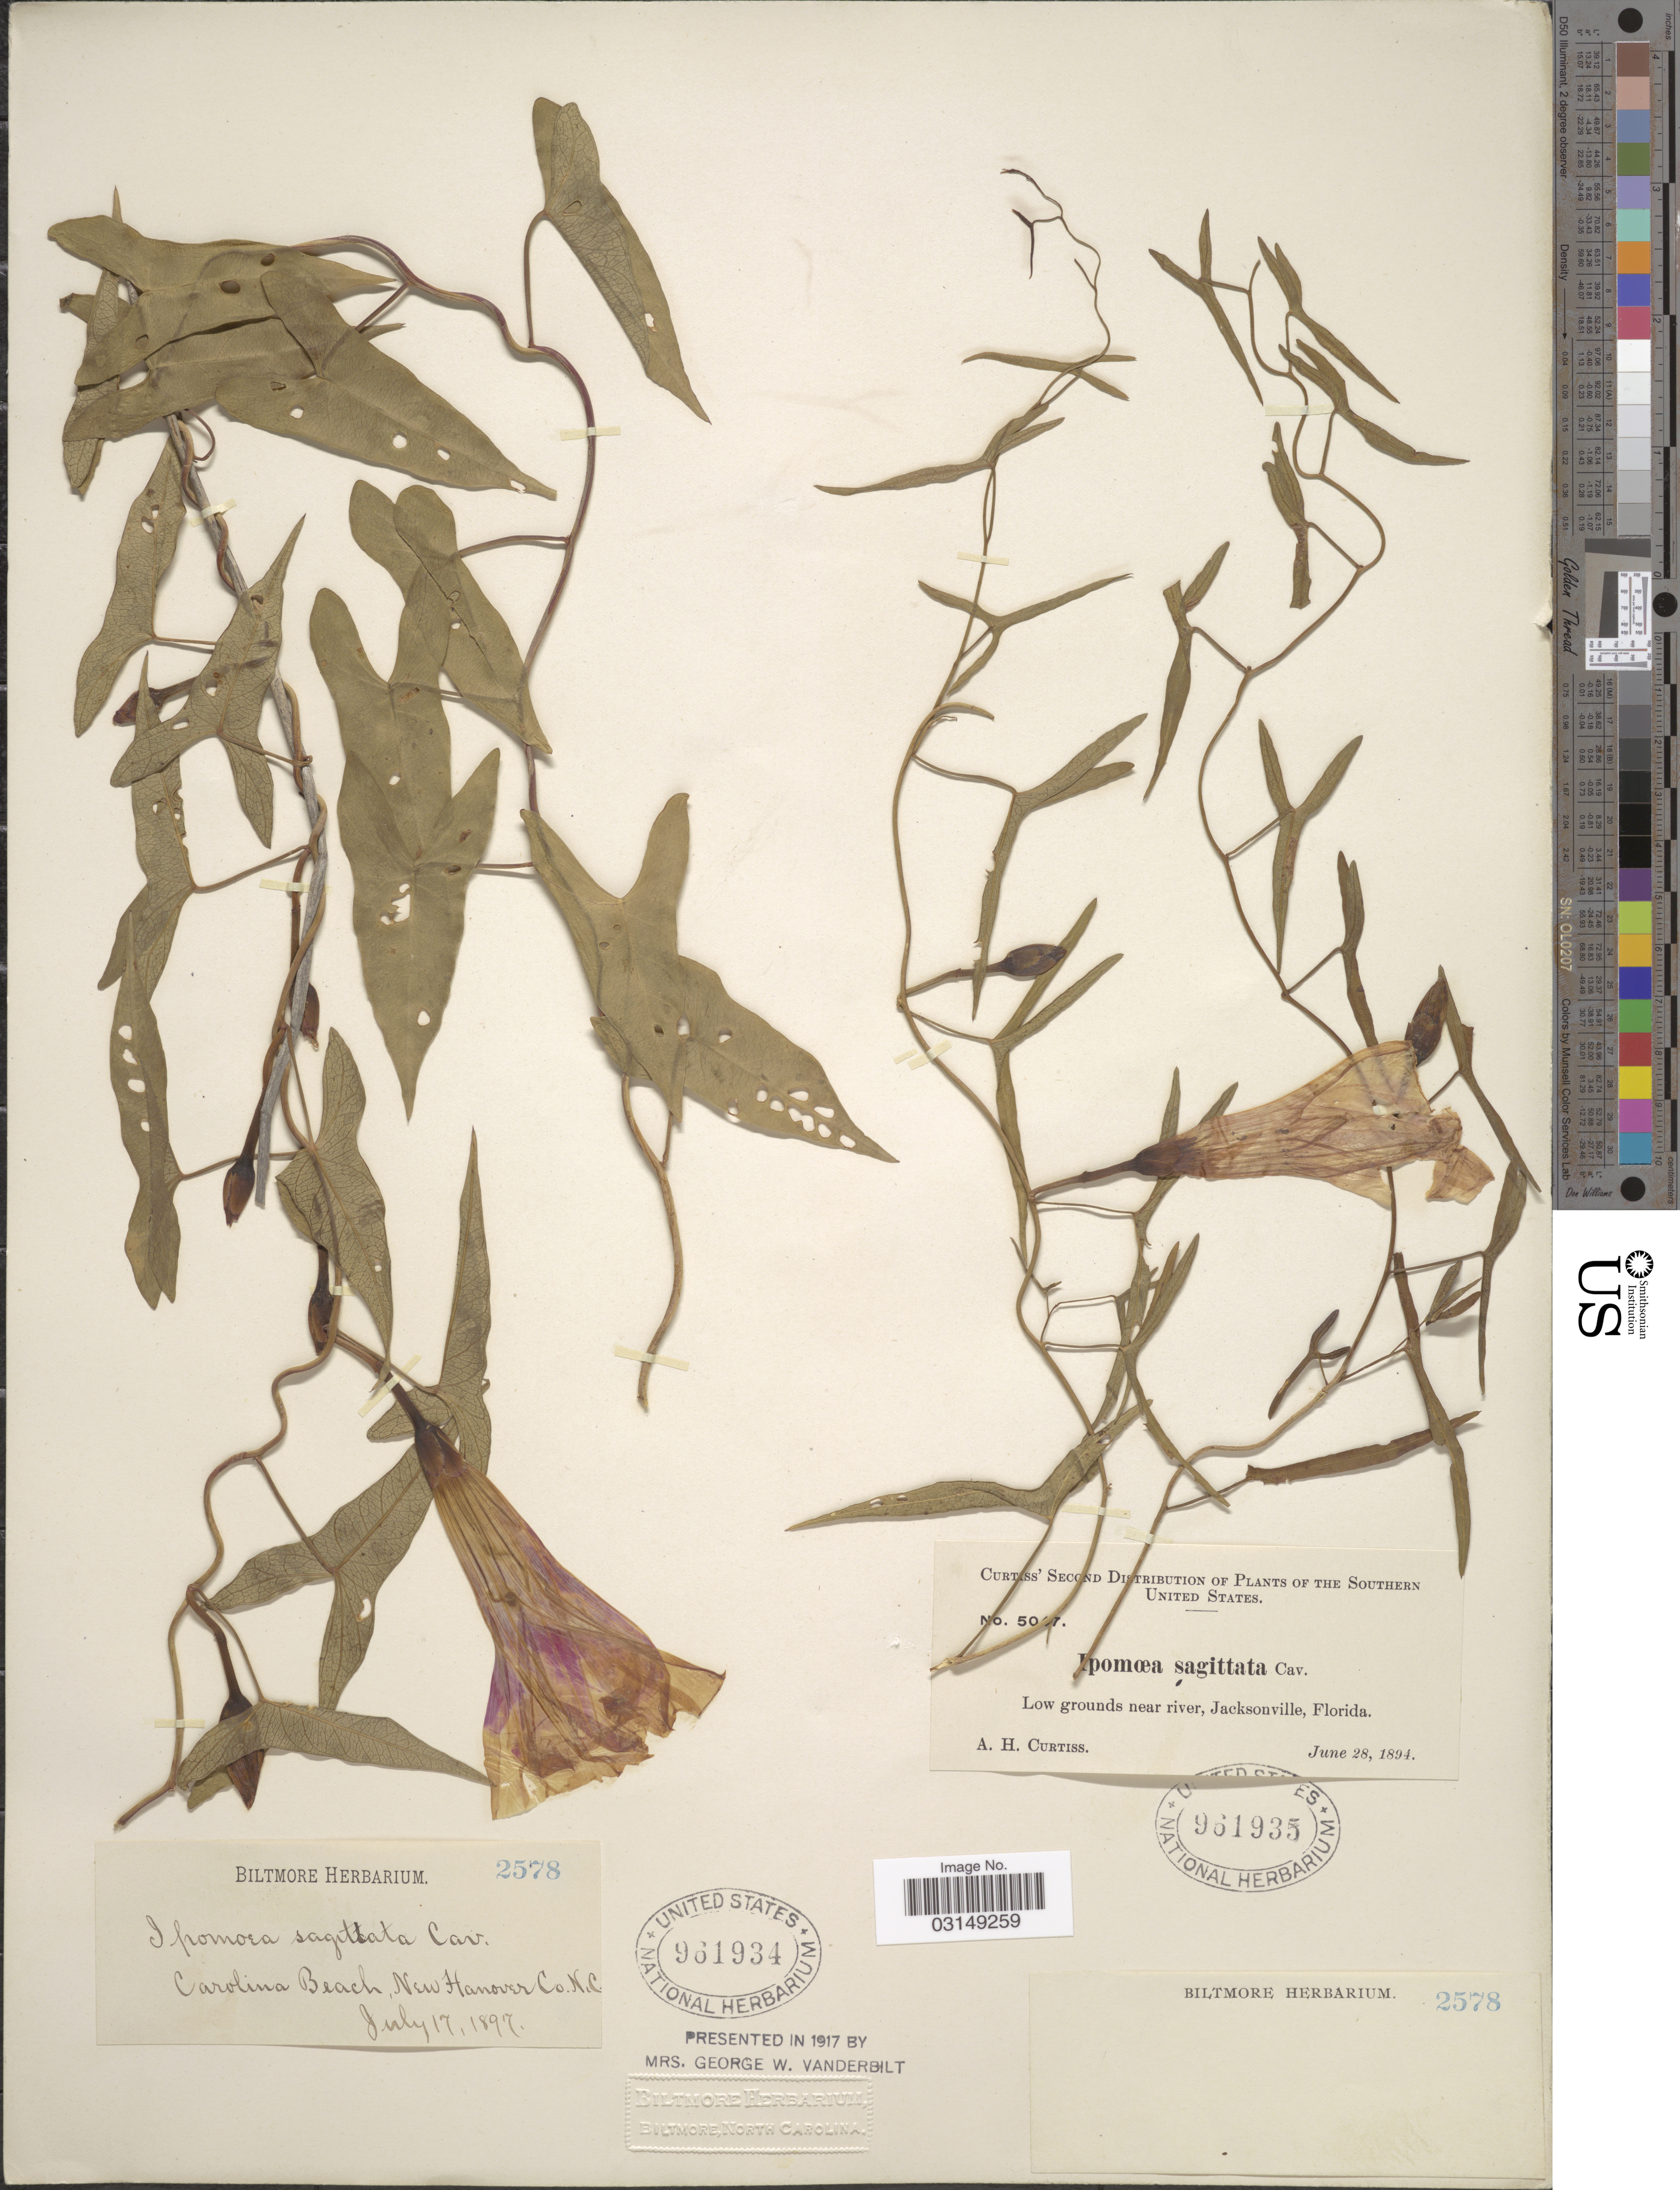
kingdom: Plantae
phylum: Tracheophyta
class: Magnoliopsida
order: Solanales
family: Convolvulaceae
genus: Ipomoea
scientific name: Ipomoea sagittata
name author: Poir.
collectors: A. H. Curtiss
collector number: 50!7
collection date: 1894-06-28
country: United States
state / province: Florida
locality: Southern United States. Low grounds near river, Jacksonville.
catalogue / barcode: US 961935-2